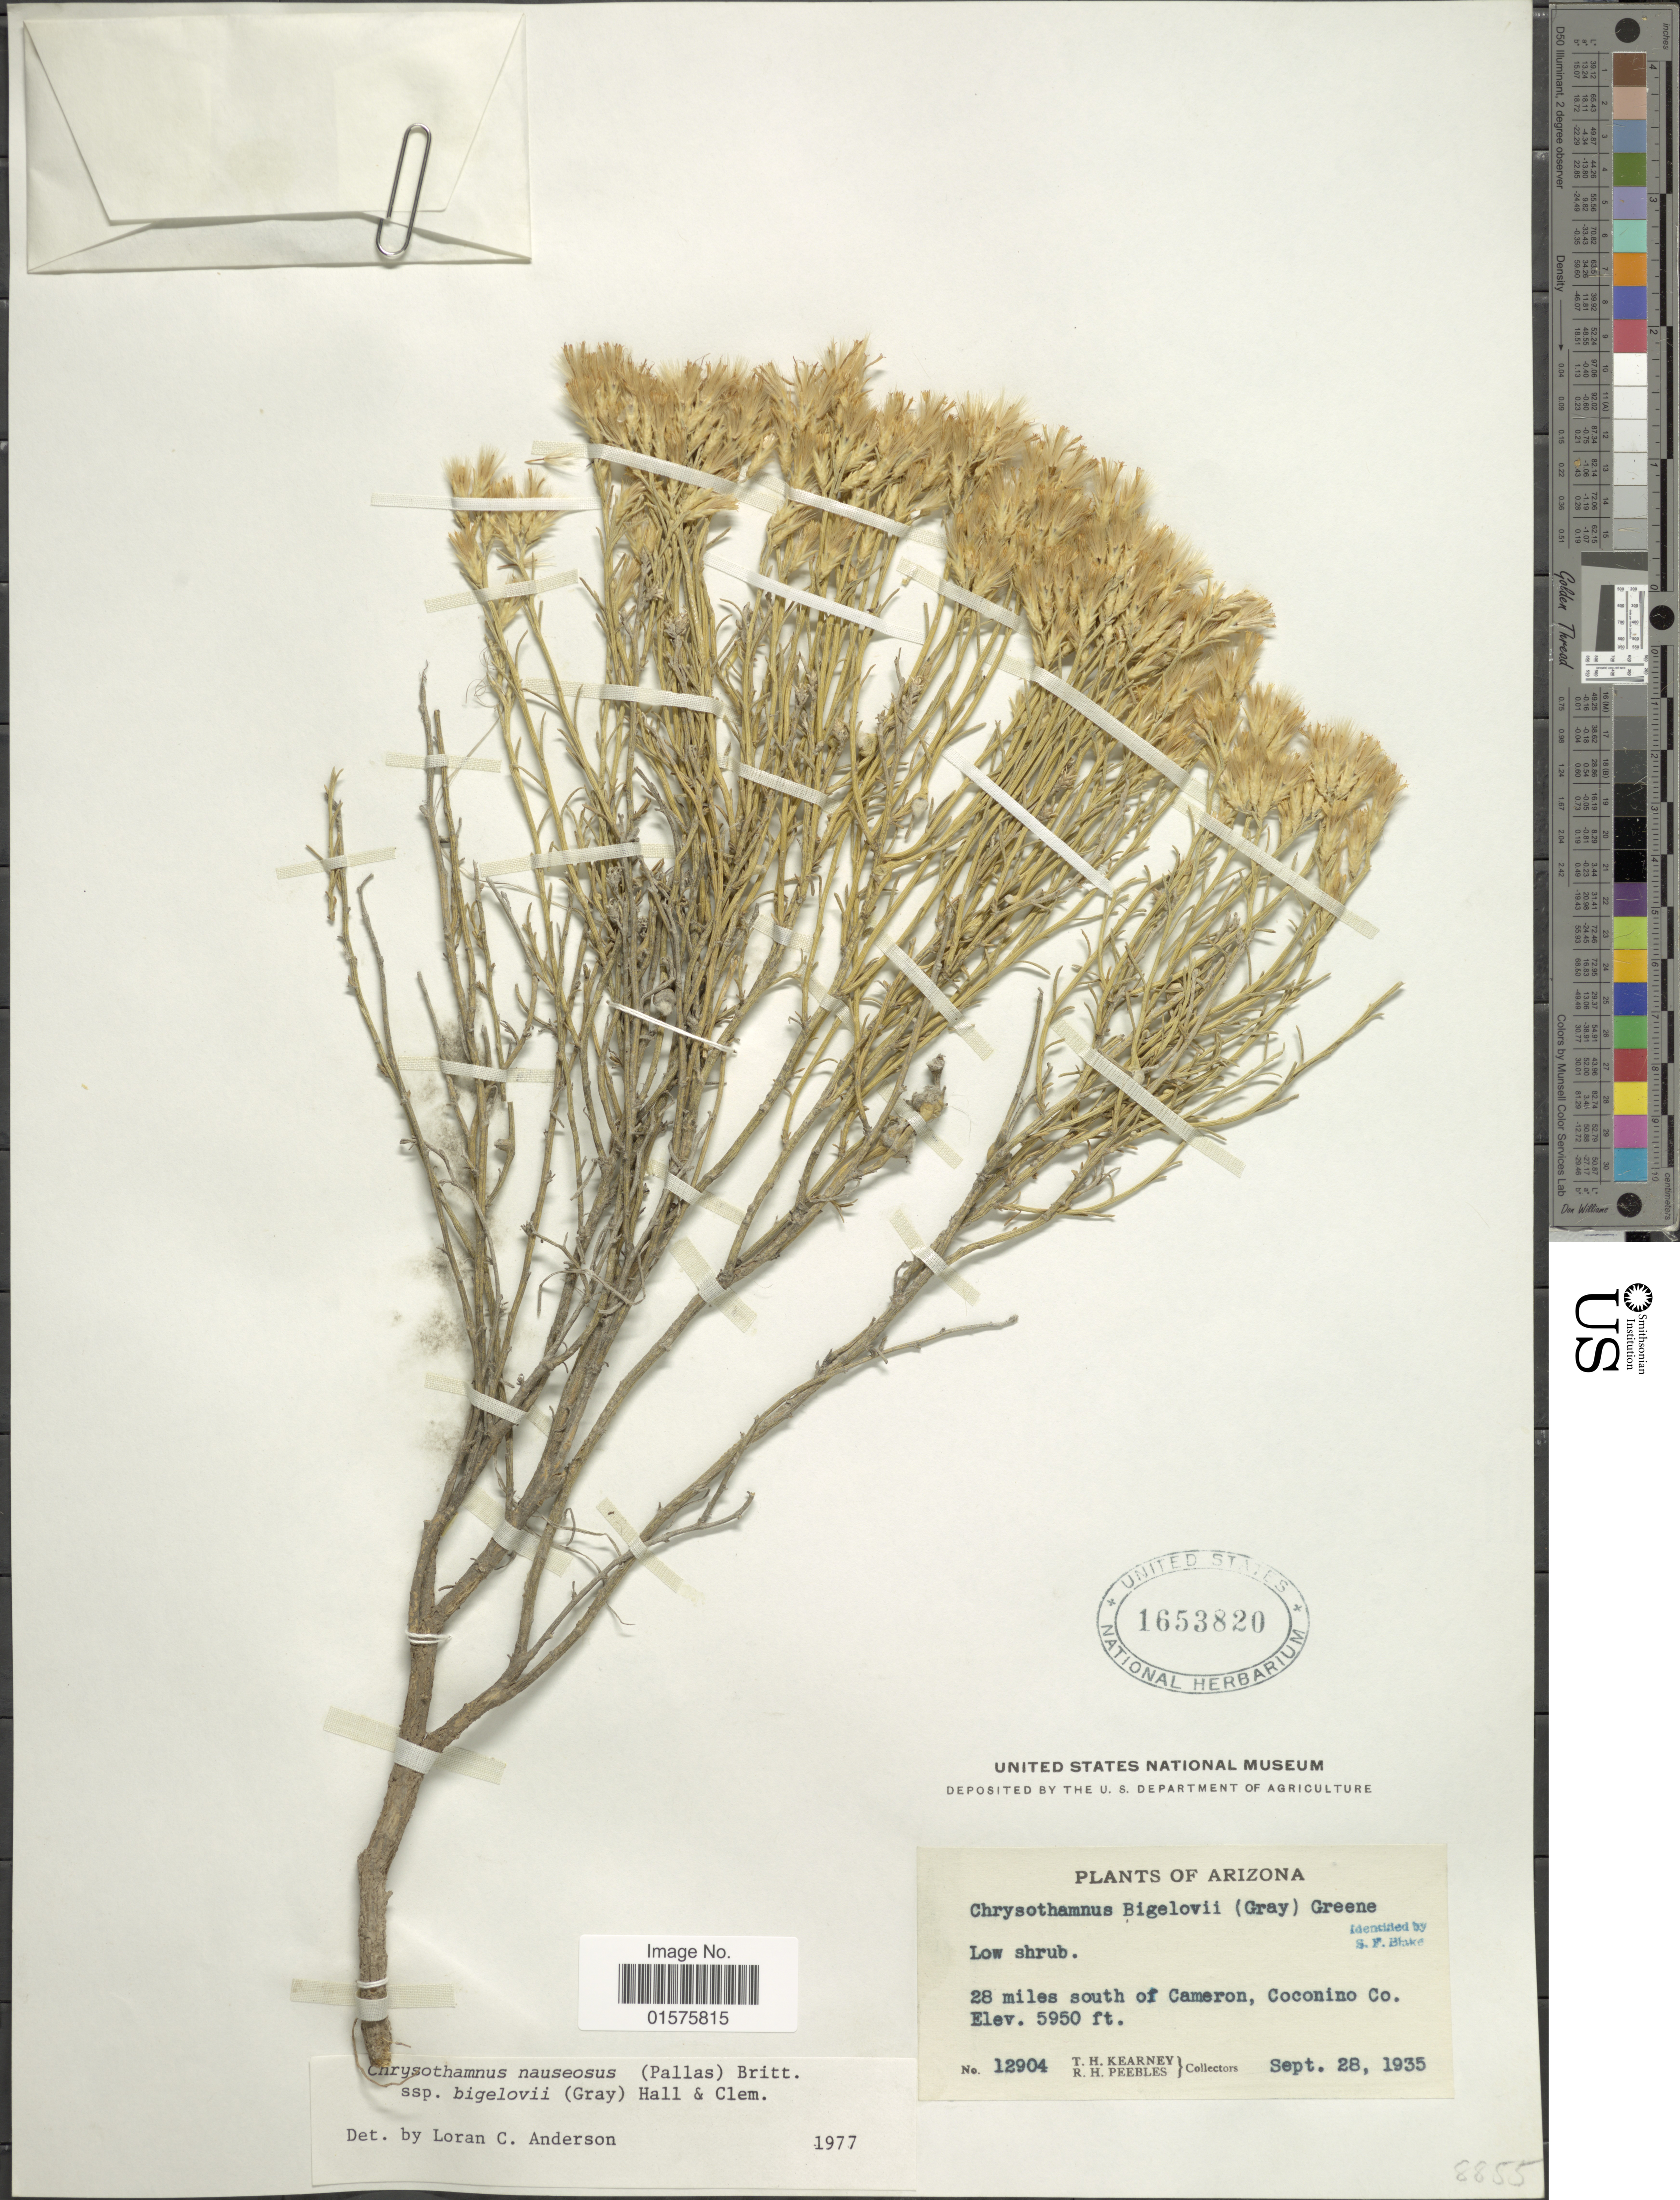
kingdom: Plantae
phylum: Tracheophyta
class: Magnoliopsida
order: Asterales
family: Asteraceae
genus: Ericameria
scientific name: Ericameria nauseosa var. bigelovii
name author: (A. Gray) G.L. Nesom & G.I. Baird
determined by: Urbatsch, Lowell E., Curator (LSU), Louisiana State University (UNITED STATES)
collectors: T. H. Kearney & R. H. Peebles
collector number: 12904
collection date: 1935-09-28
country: United States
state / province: Arizona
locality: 28 miles south of Cameron, Cococino Co.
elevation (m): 1814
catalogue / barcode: US 1653820